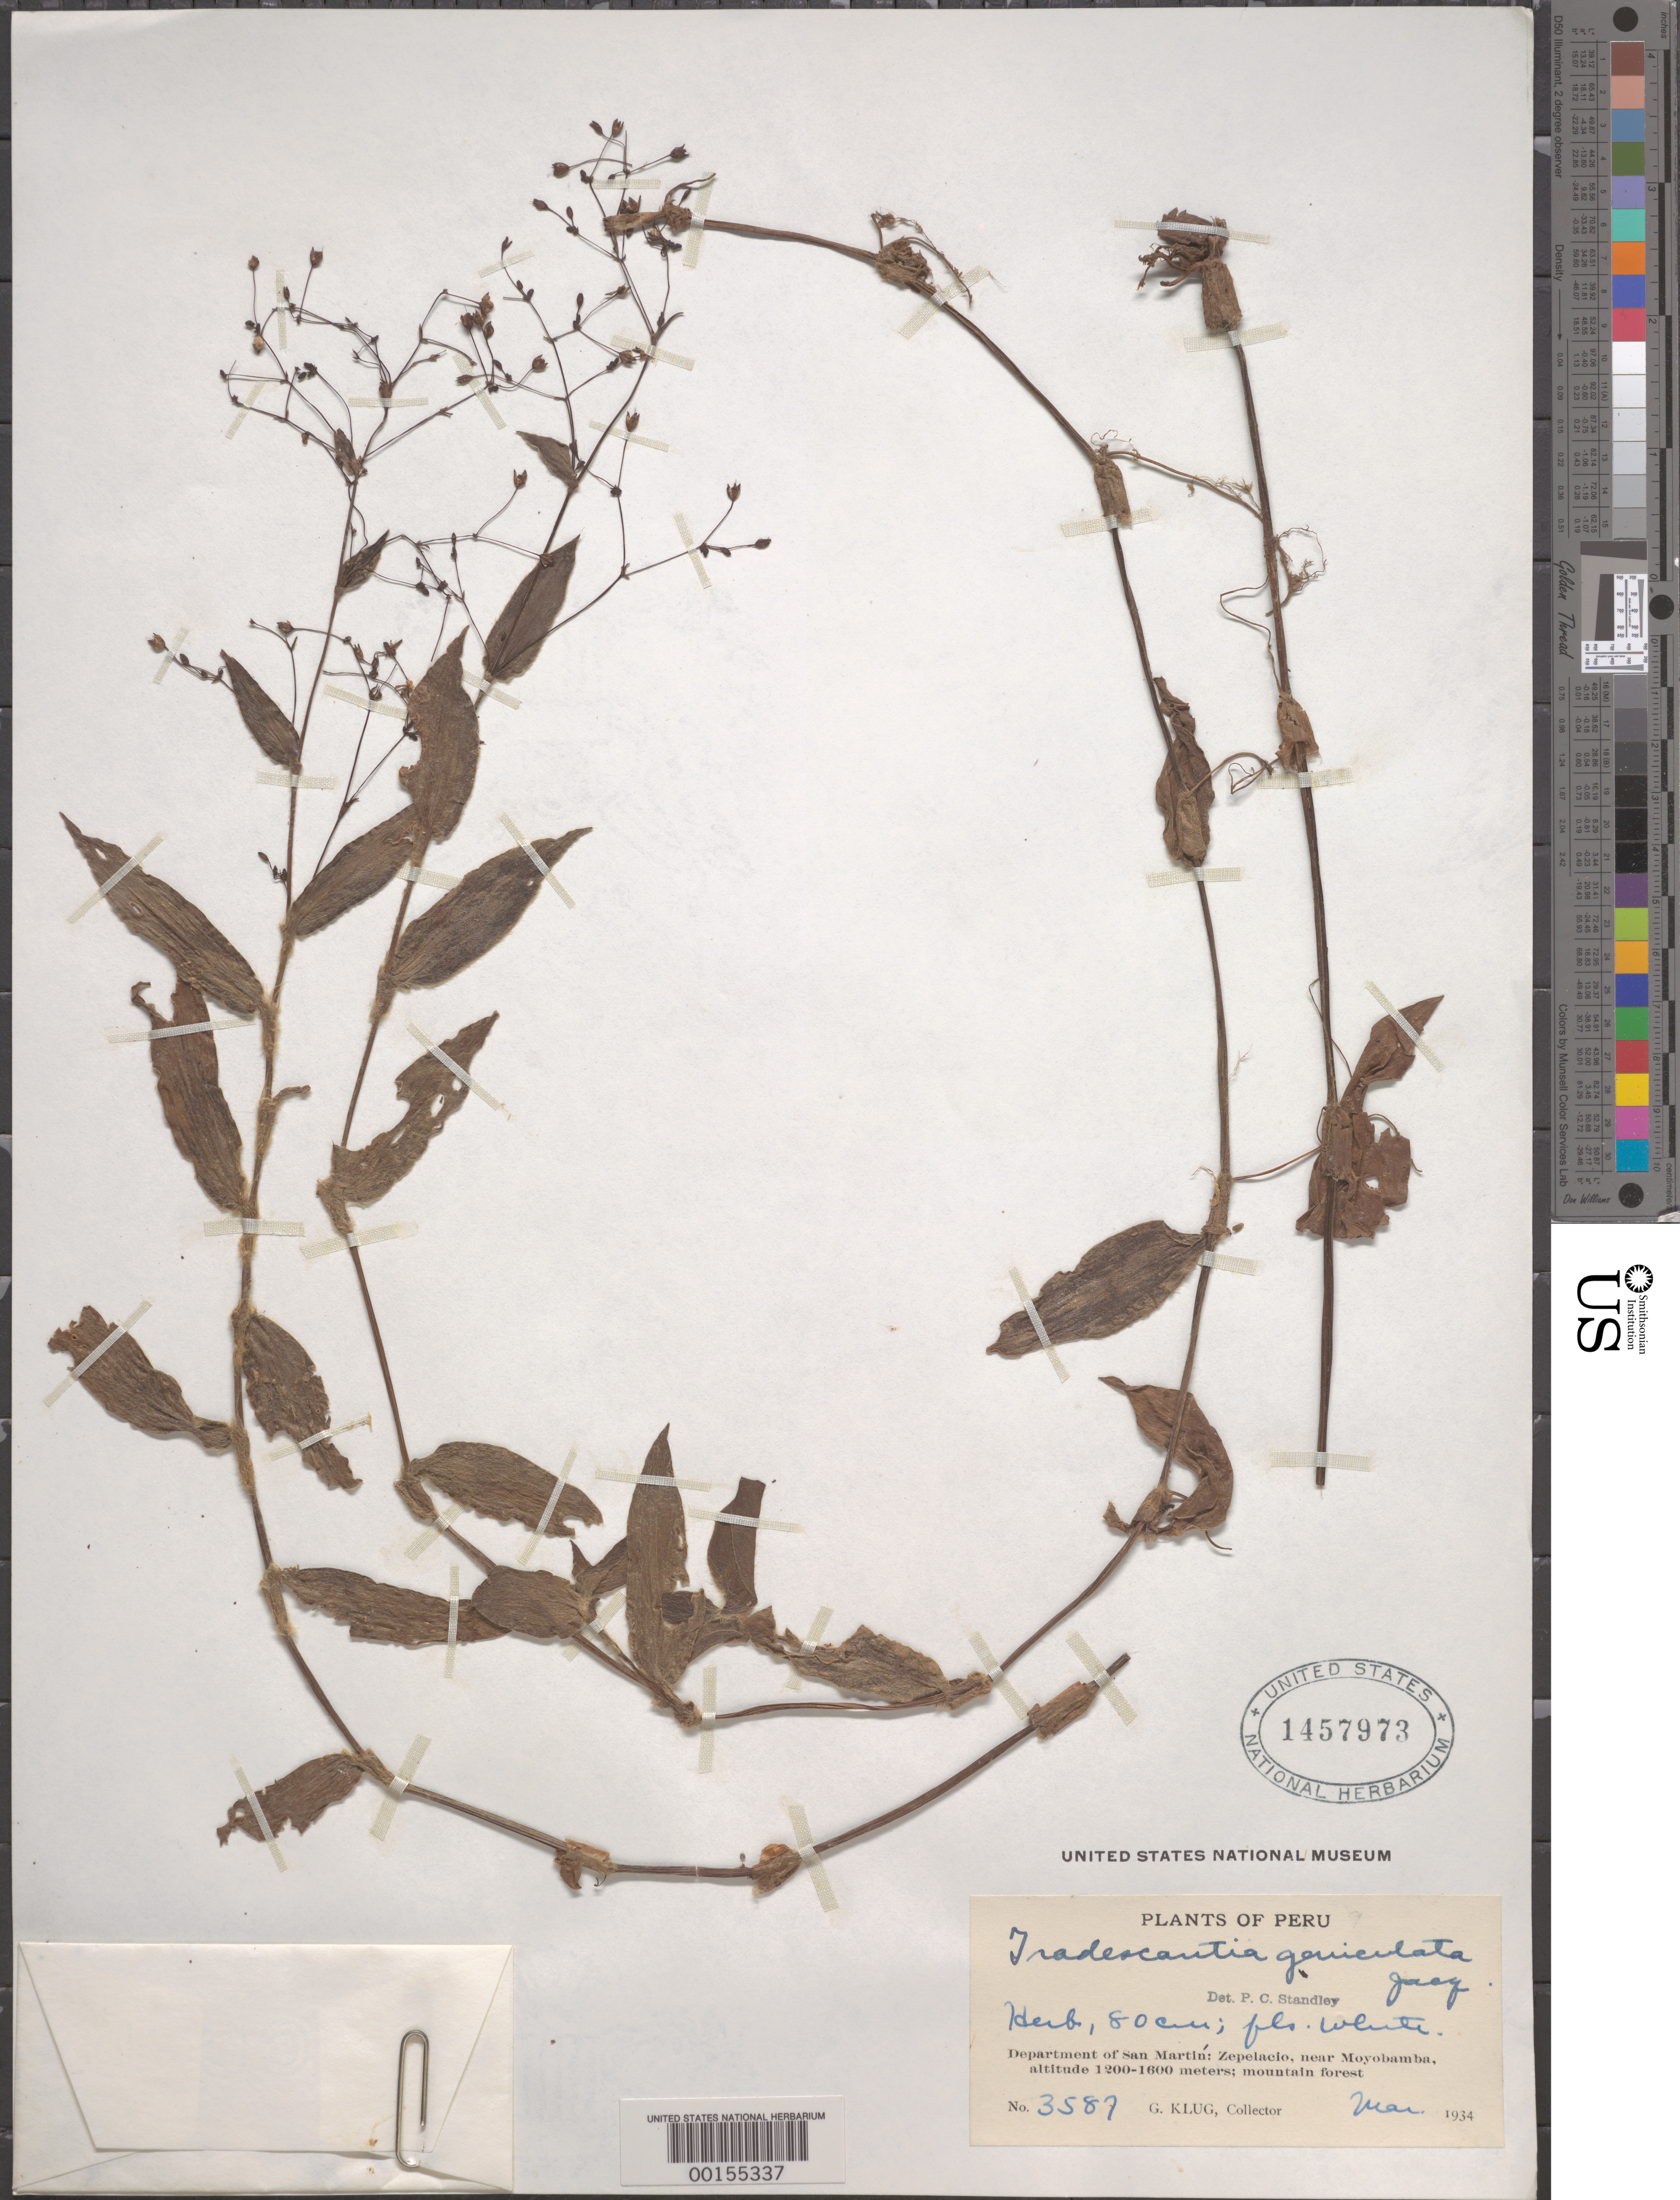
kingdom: Plantae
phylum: Tracheophyta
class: Liliopsida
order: Commelinales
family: Commelinaceae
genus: Gibasis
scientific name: Gibasis geniculata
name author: (Jacq.) Rohweder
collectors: G. Klug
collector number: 3587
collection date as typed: Mar 1934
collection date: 1934-03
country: Peru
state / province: San Martín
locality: Zepelacio, near moyobamba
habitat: Mountain forest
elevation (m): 1200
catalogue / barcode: US 1457973